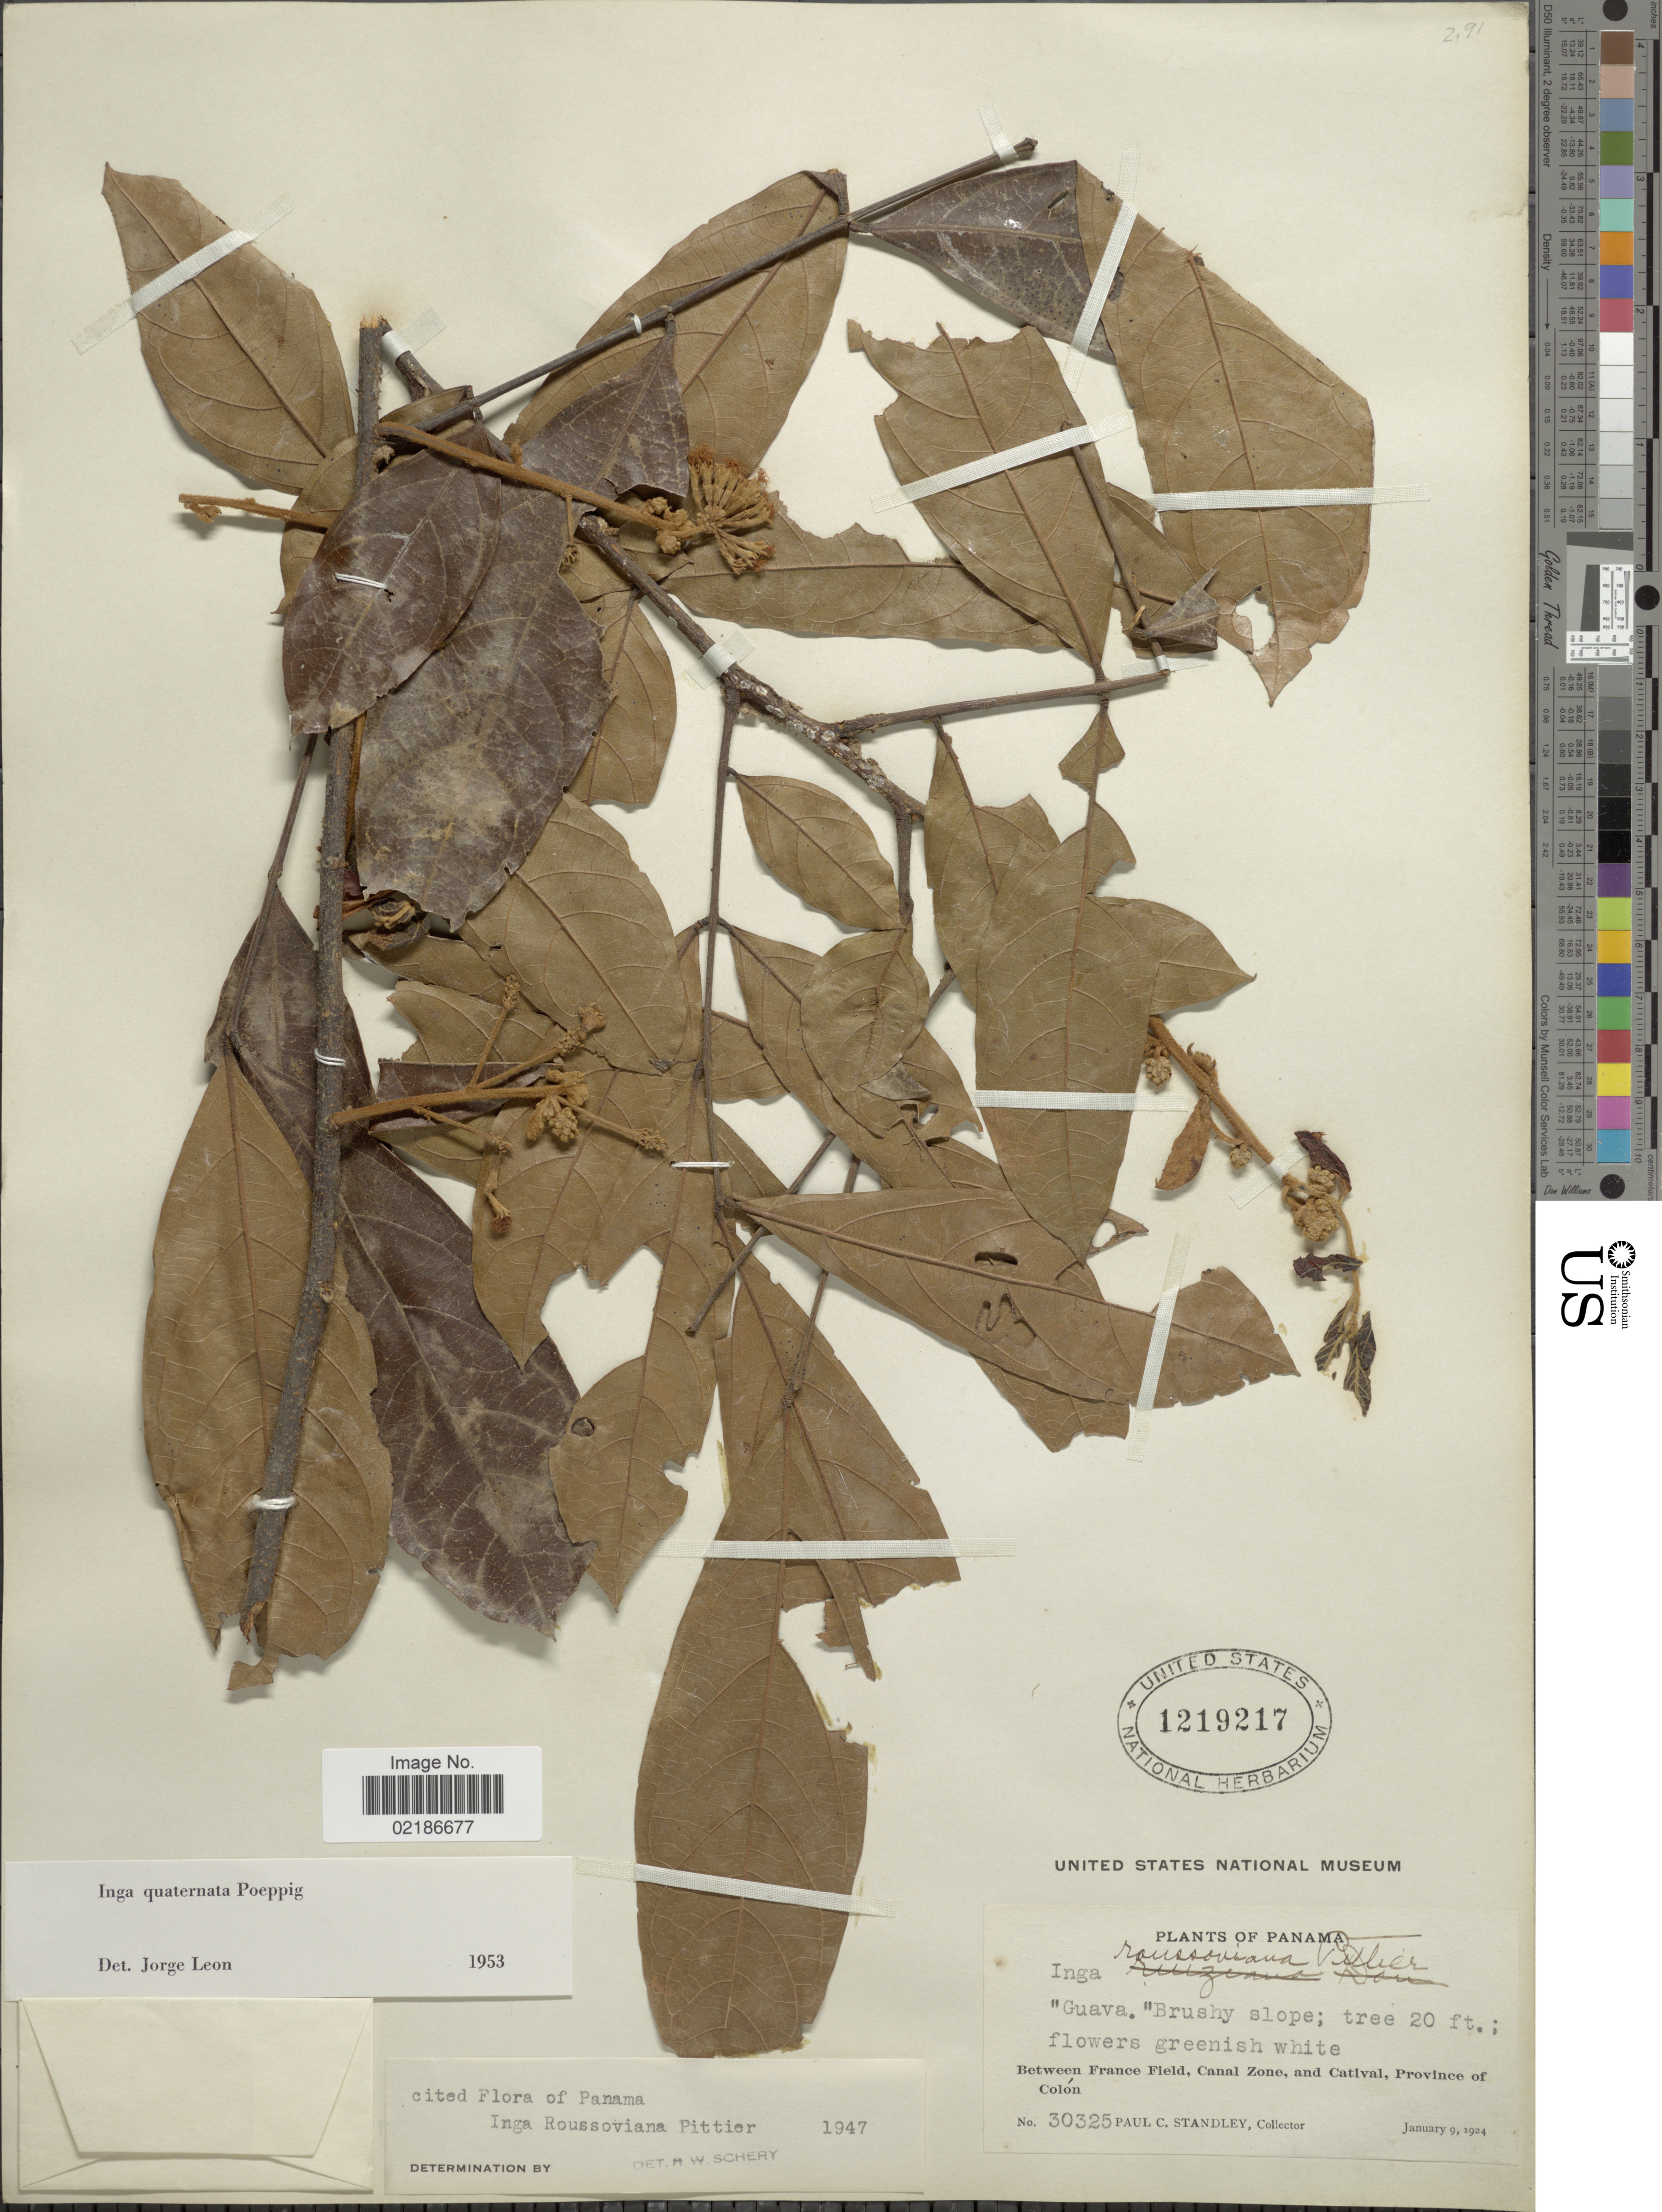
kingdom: Plantae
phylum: Tracheophyta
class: Magnoliopsida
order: Fabales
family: Fabaceae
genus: Inga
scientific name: Inga quaternata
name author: Poepp. & Endl.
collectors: P. C. Standley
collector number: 30325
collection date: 1924-01-09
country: Panama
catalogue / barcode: US 1219217